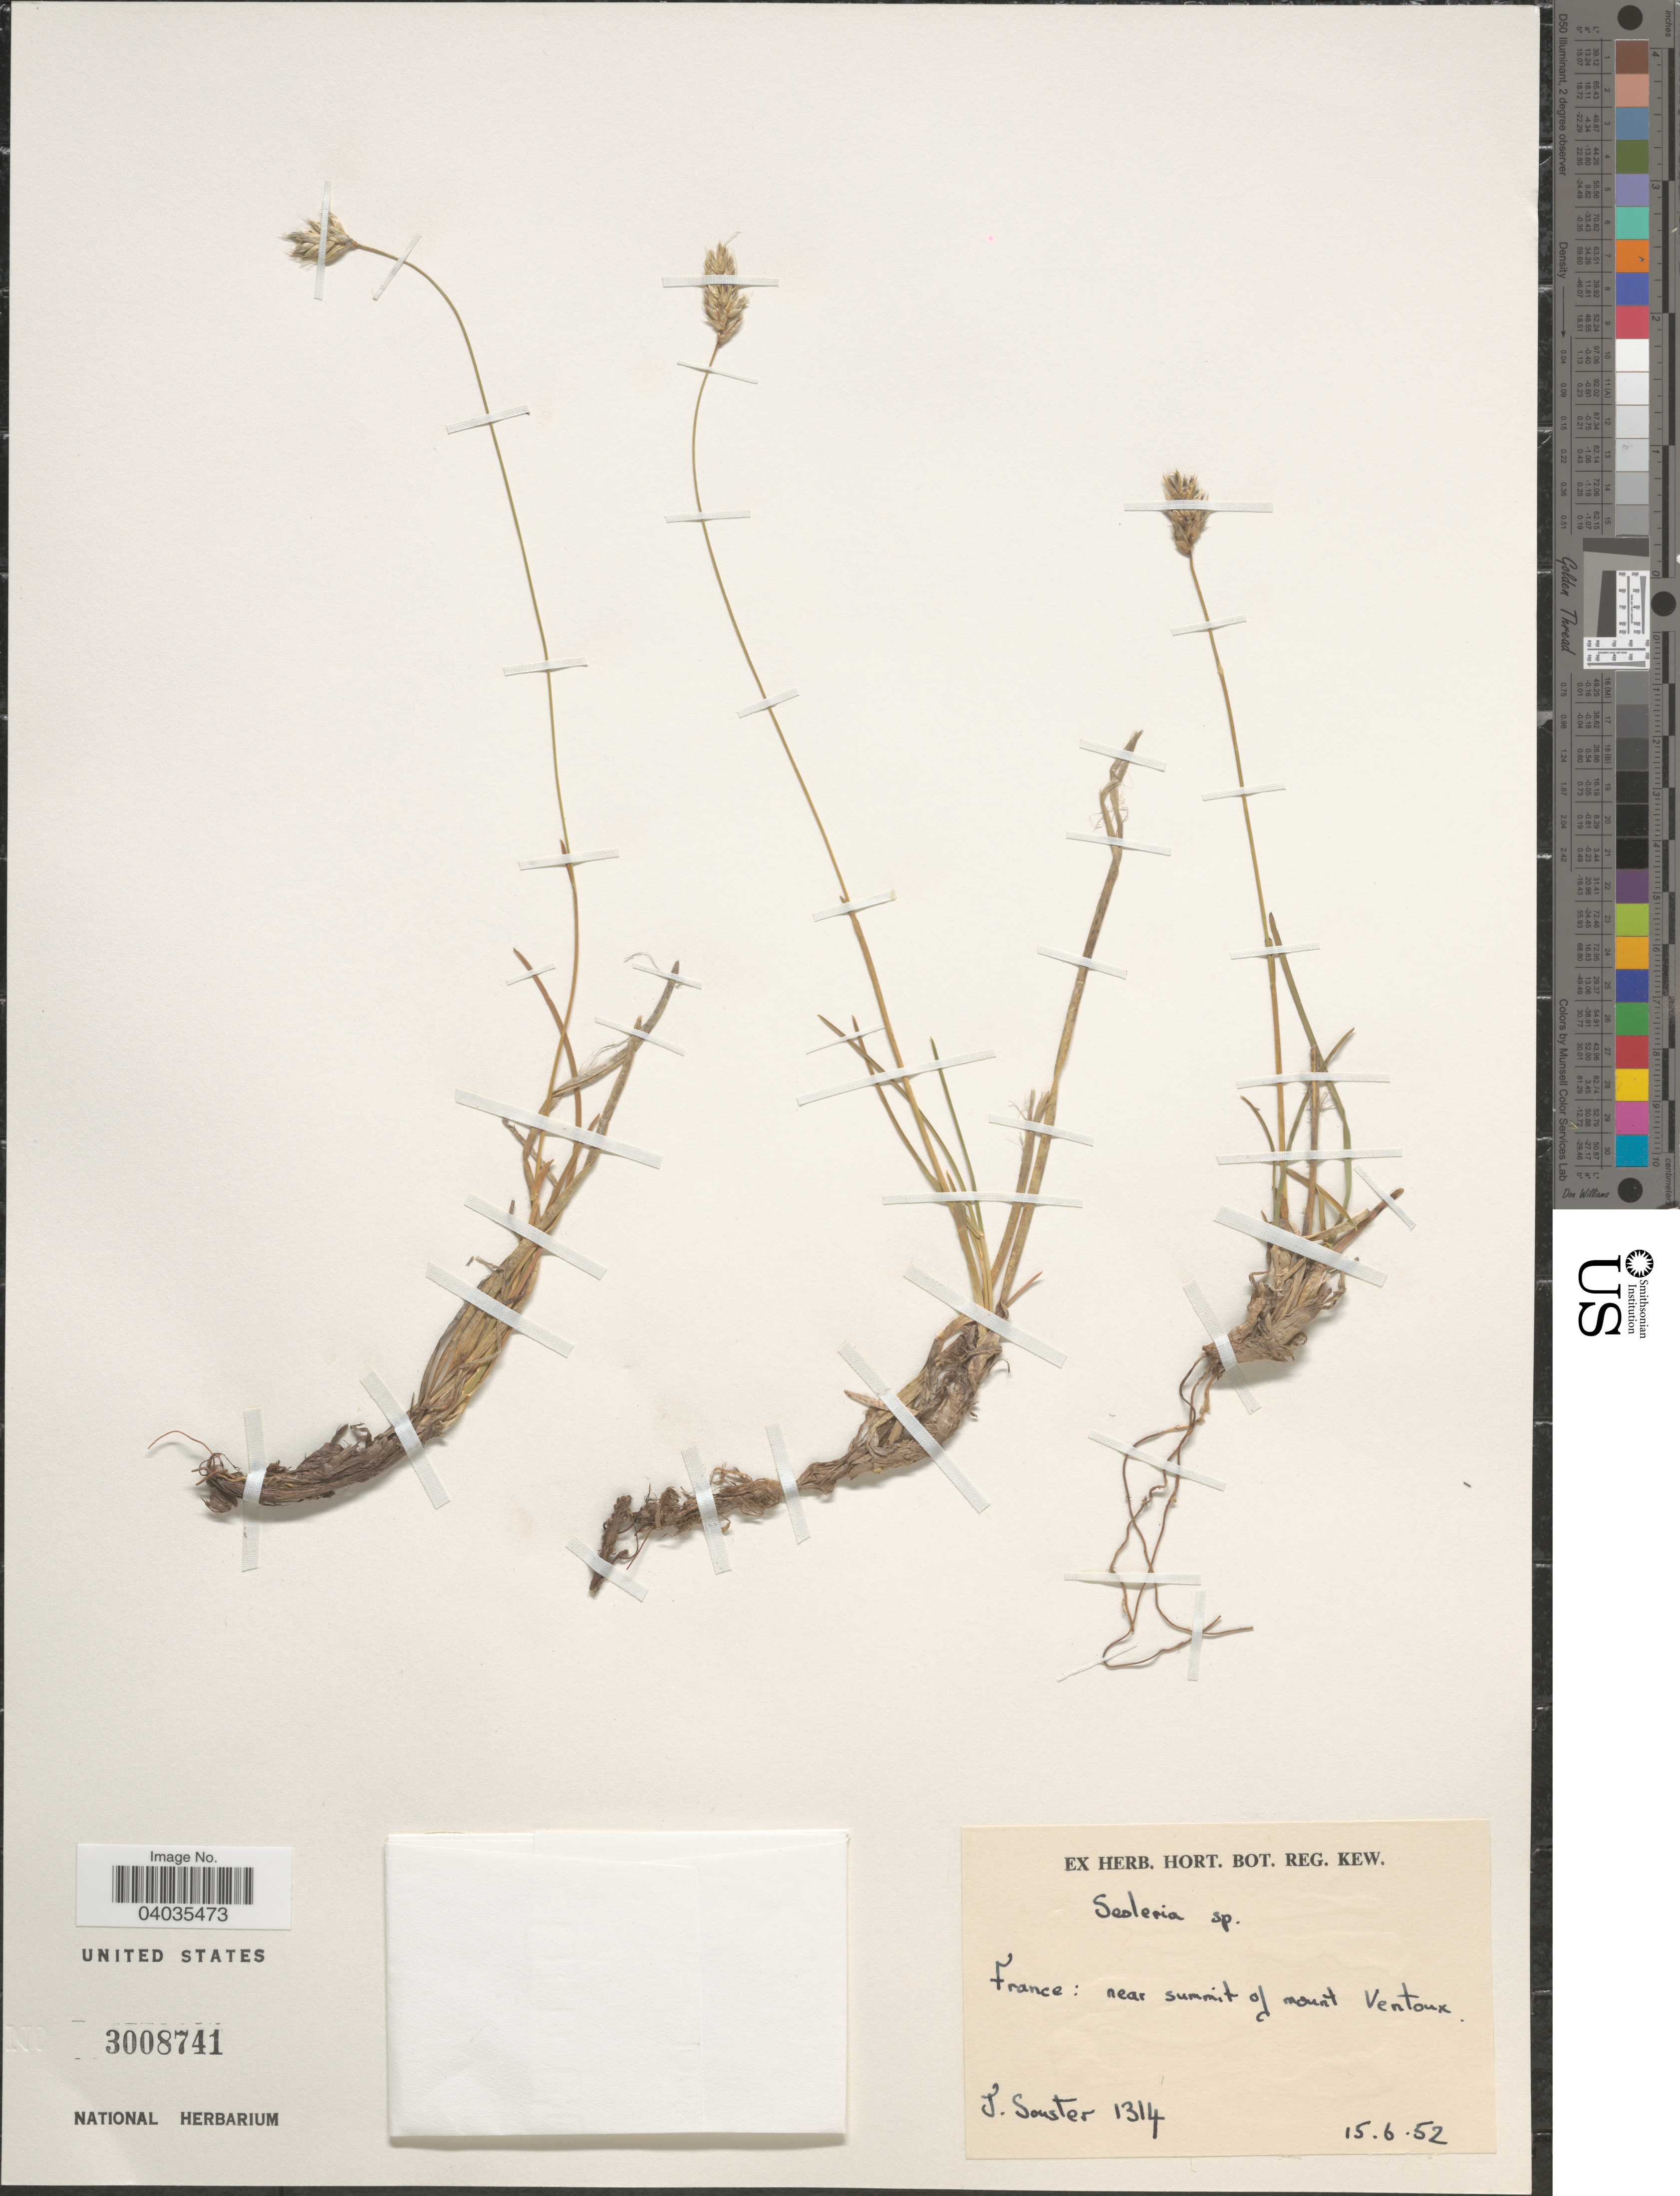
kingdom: Plantae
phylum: Tracheophyta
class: Liliopsida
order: Poales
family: Poaceae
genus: Sesleria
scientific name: Sesleria sp.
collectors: J. Sonster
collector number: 1314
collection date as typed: Transcribed d/m/y: 15/6/52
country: France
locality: Near summit of mount Ventoux.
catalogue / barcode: US 3008741